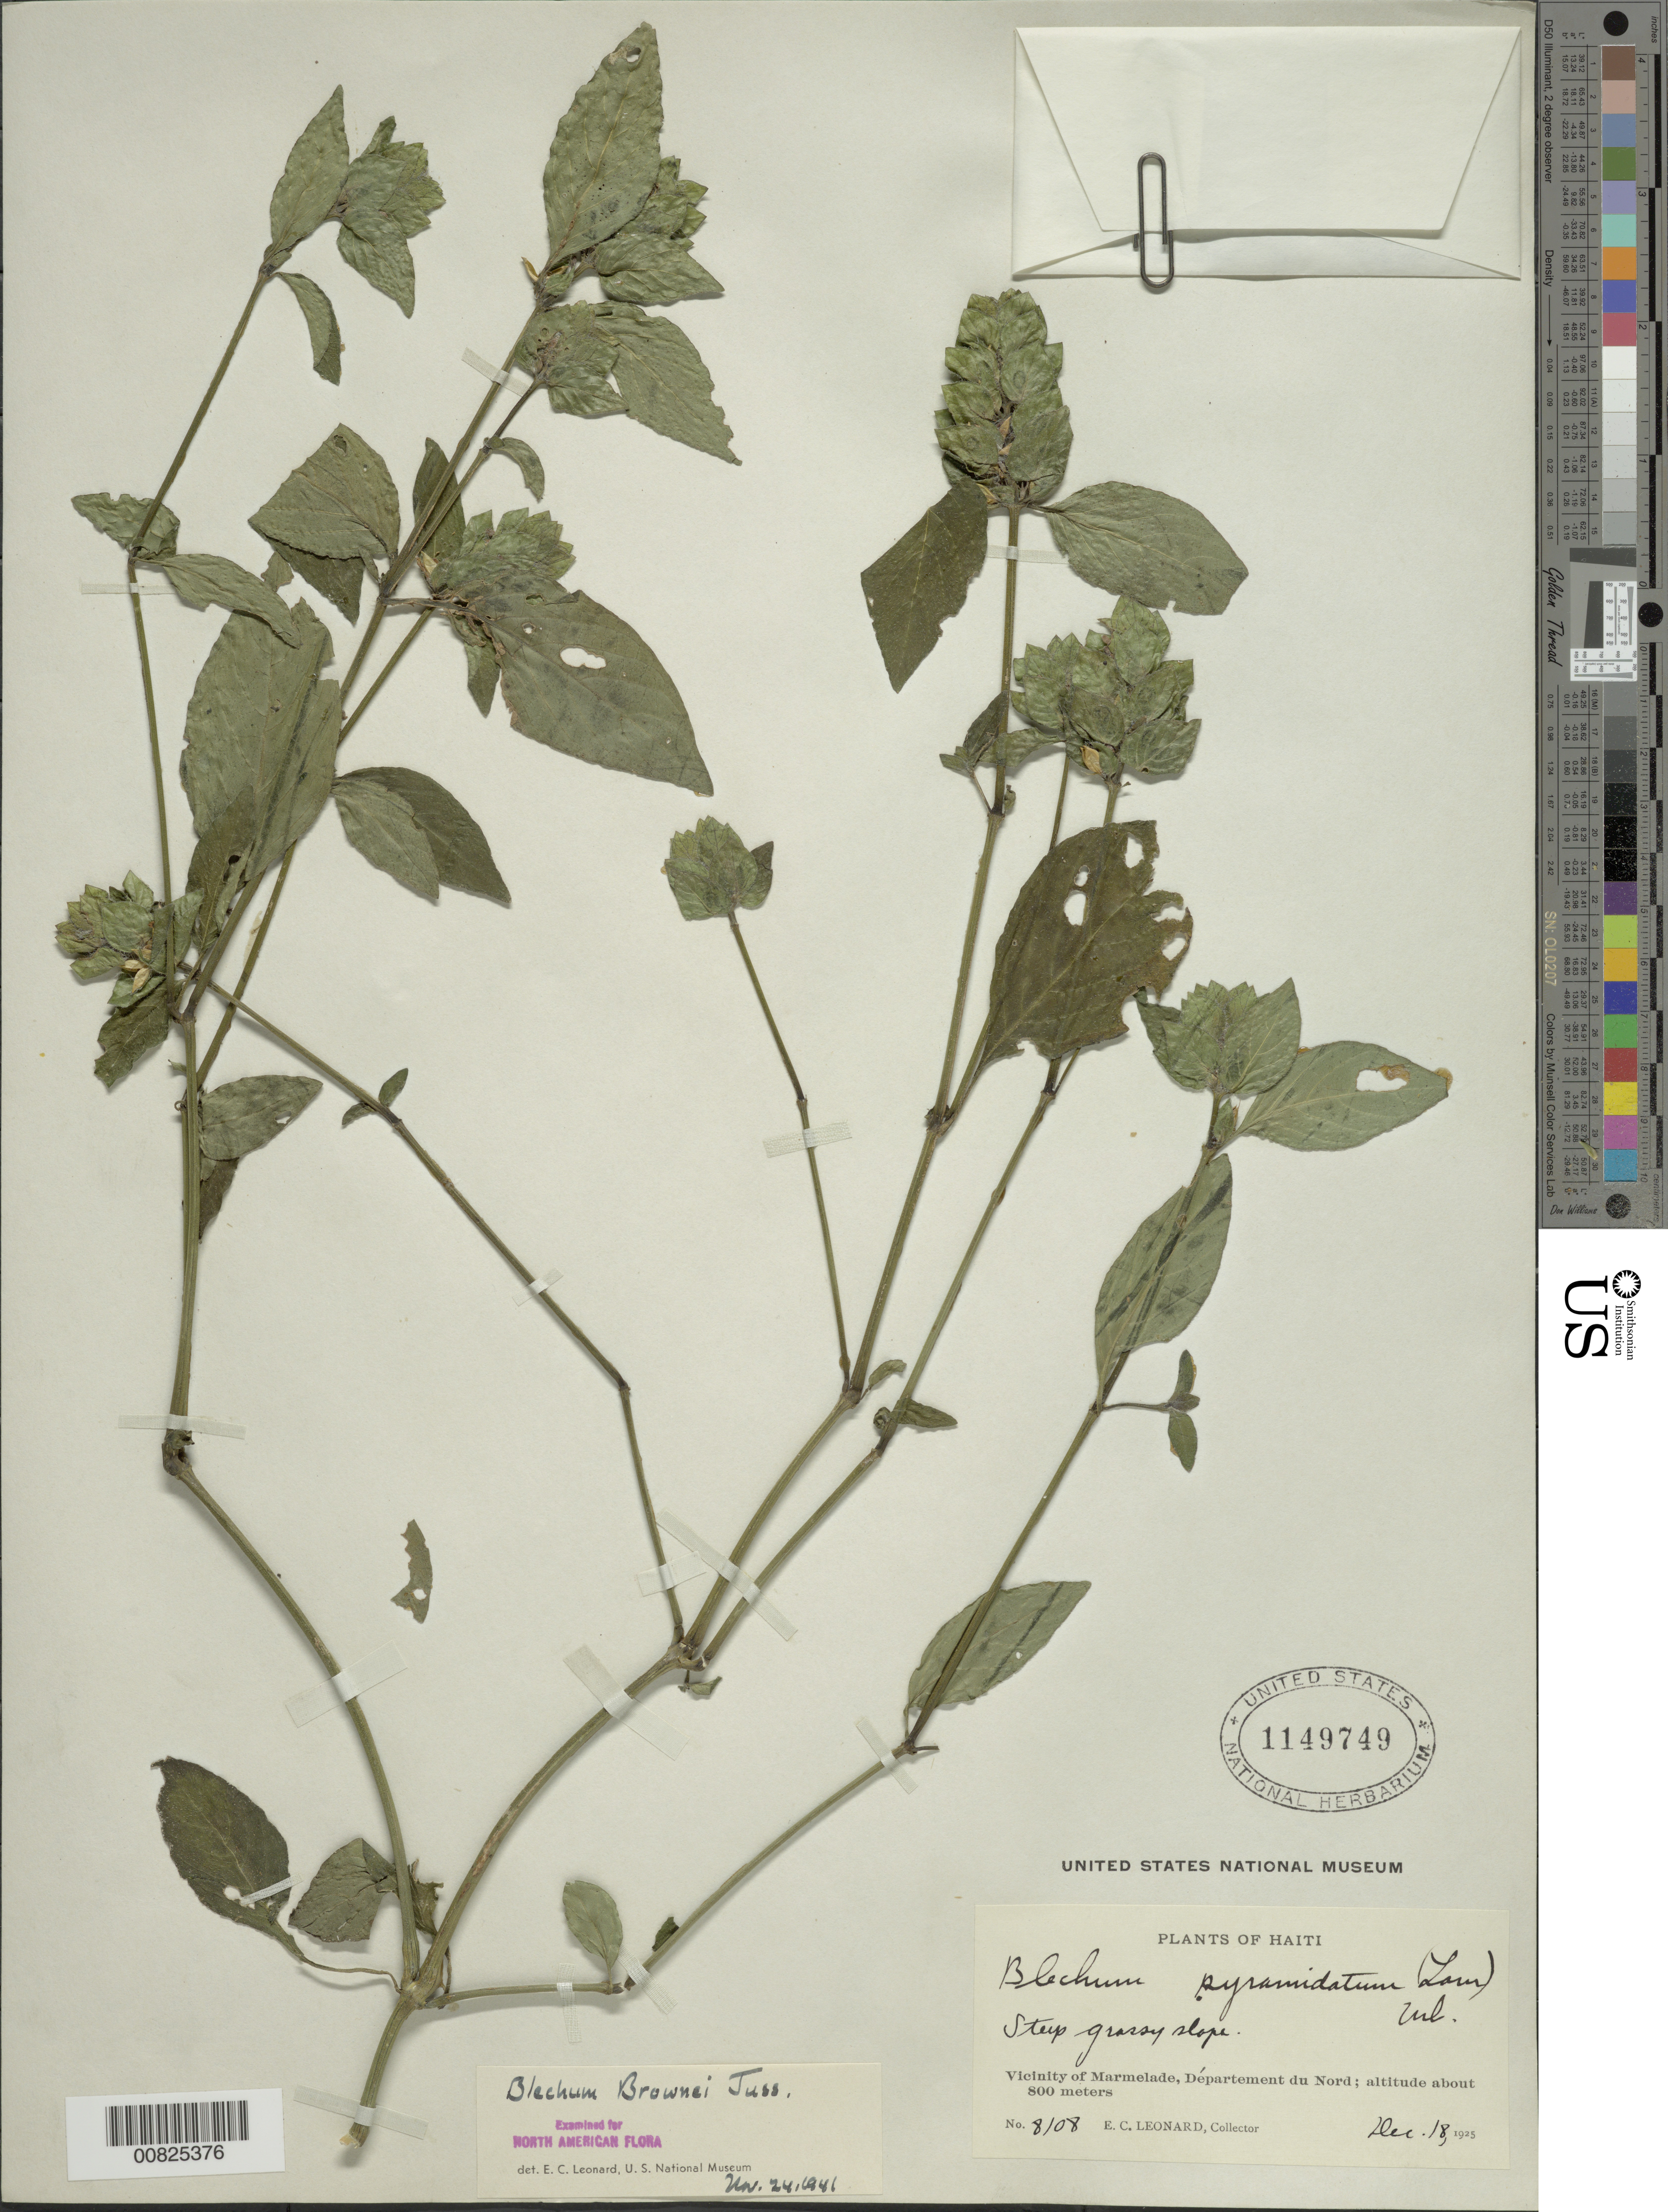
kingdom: Plantae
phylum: Tracheophyta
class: Magnoliopsida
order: Lamiales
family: Acanthaceae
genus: Blechum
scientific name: Blechum pyramidatum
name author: (Lam.) Urb.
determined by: Leonard, Emery C., (US)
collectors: E. C. Leonard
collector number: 8108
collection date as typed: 18 Dec 1925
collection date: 1925-12-18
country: Haiti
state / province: Nord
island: Hispaniola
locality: Vicinity of Marmelade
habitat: Steep grassy slope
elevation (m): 800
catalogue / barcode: US 1149749